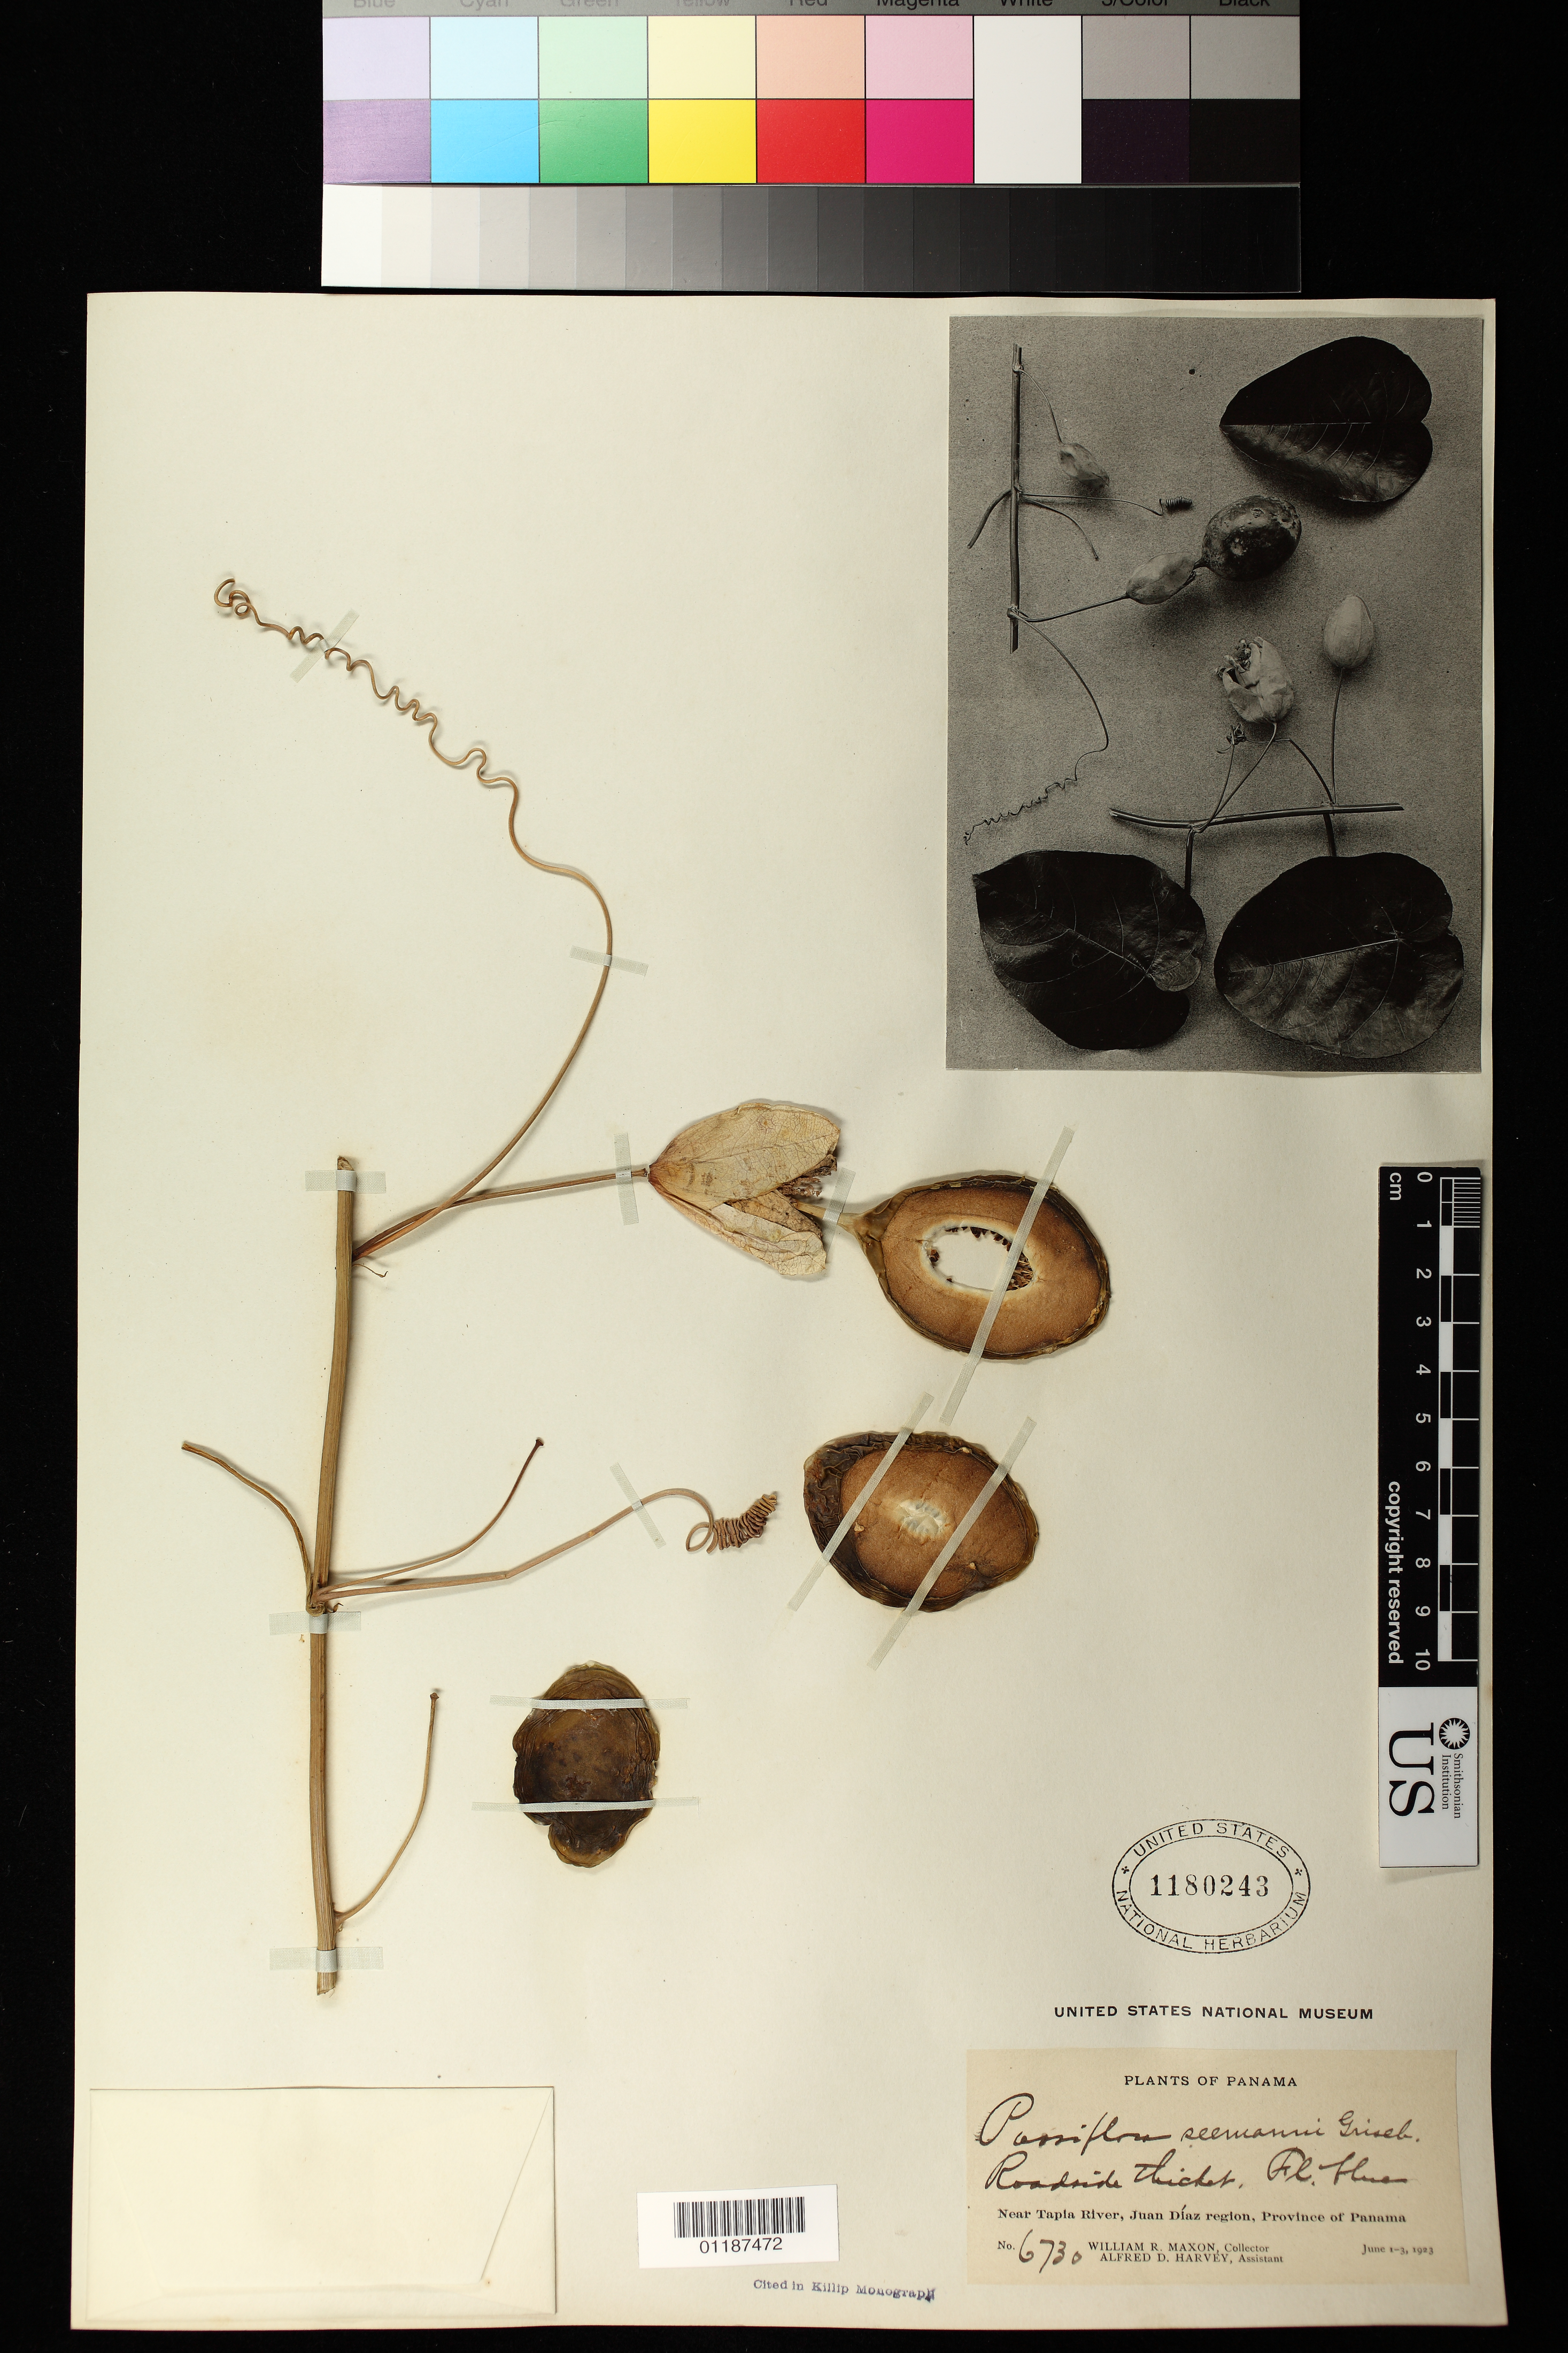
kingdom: Plantae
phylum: Tracheophyta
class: Magnoliopsida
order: Malpighiales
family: Passifloraceae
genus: Passiflora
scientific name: Passiflora seemannii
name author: Griseb.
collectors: W. R. Maxon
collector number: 6730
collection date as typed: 1923 Jun 01 1923 Jun 03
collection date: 1923-06-01/1923-06-03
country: Panama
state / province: Panamá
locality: Near Tapia River, Juan Diaz region, Province of Panama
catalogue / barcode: US 1180243